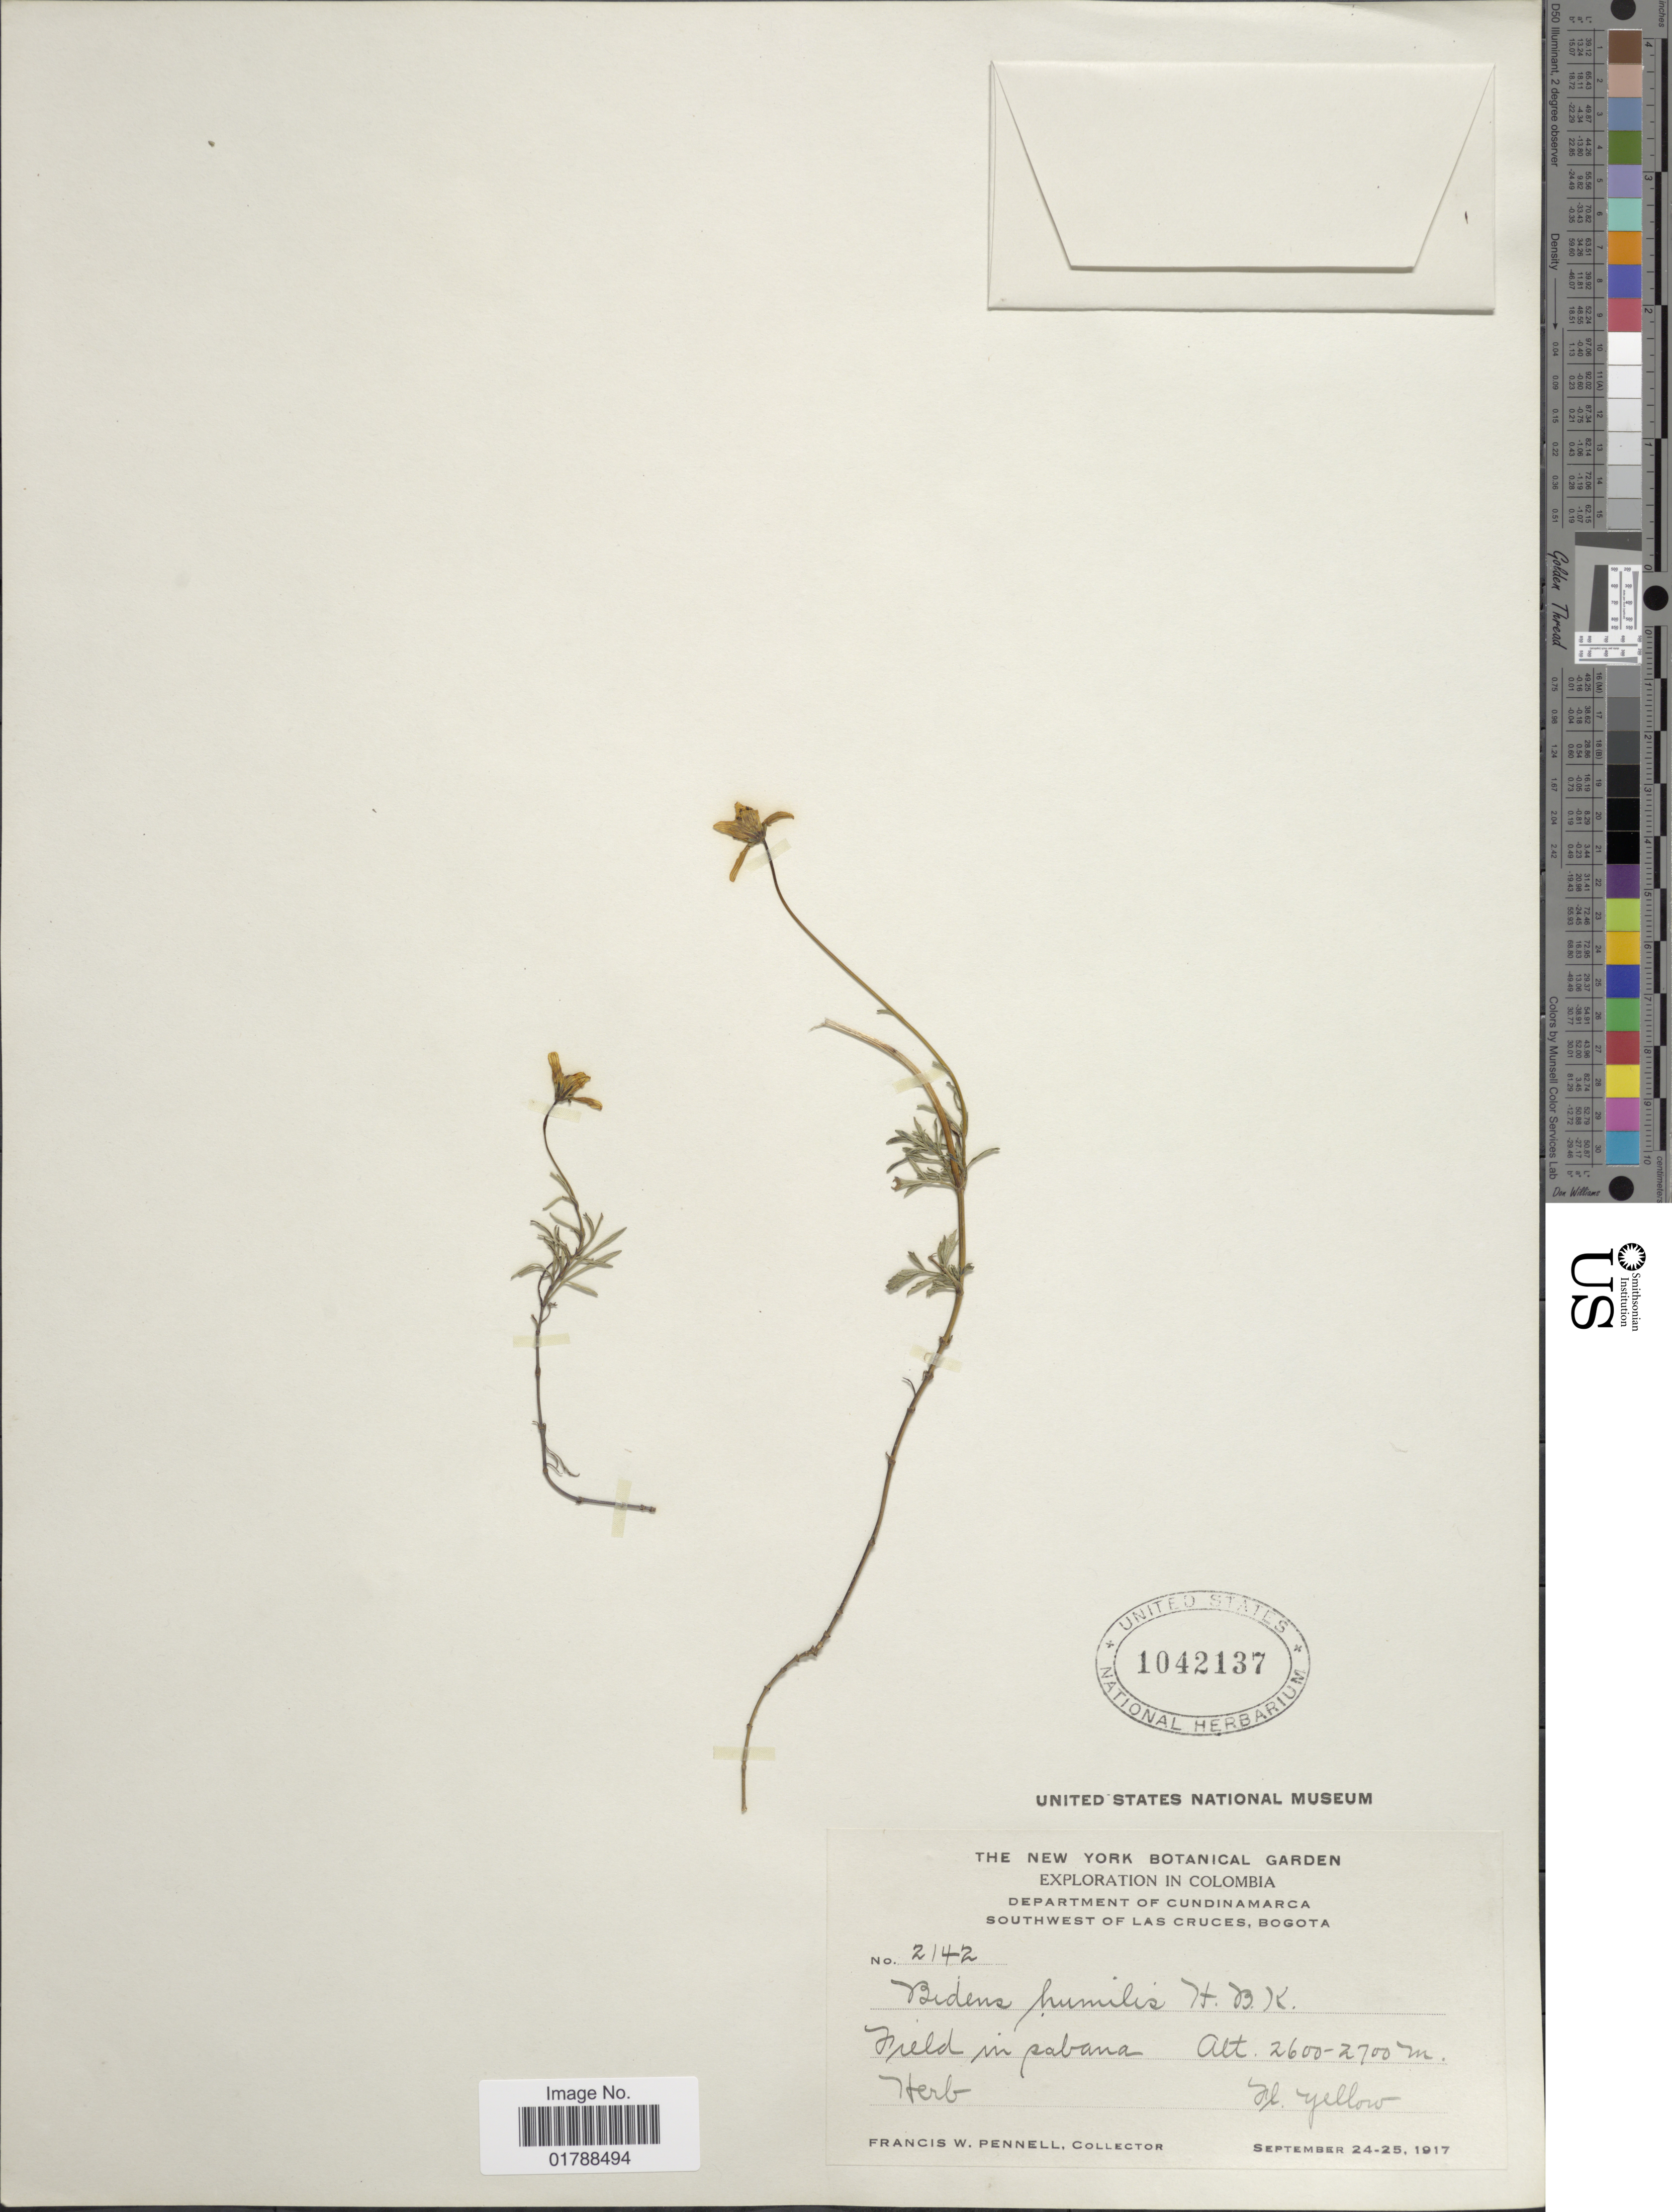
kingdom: Plantae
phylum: Tracheophyta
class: Magnoliopsida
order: Asterales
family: Asteraceae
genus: Bidens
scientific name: Bidens humilis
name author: Kunth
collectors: F. W. Pennell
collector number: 2142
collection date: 1917-09-24/1917-09-25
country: Colombia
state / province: Cundinamarca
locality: Southwest of Las Cruces, Bogota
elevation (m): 2600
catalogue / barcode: US 1042137